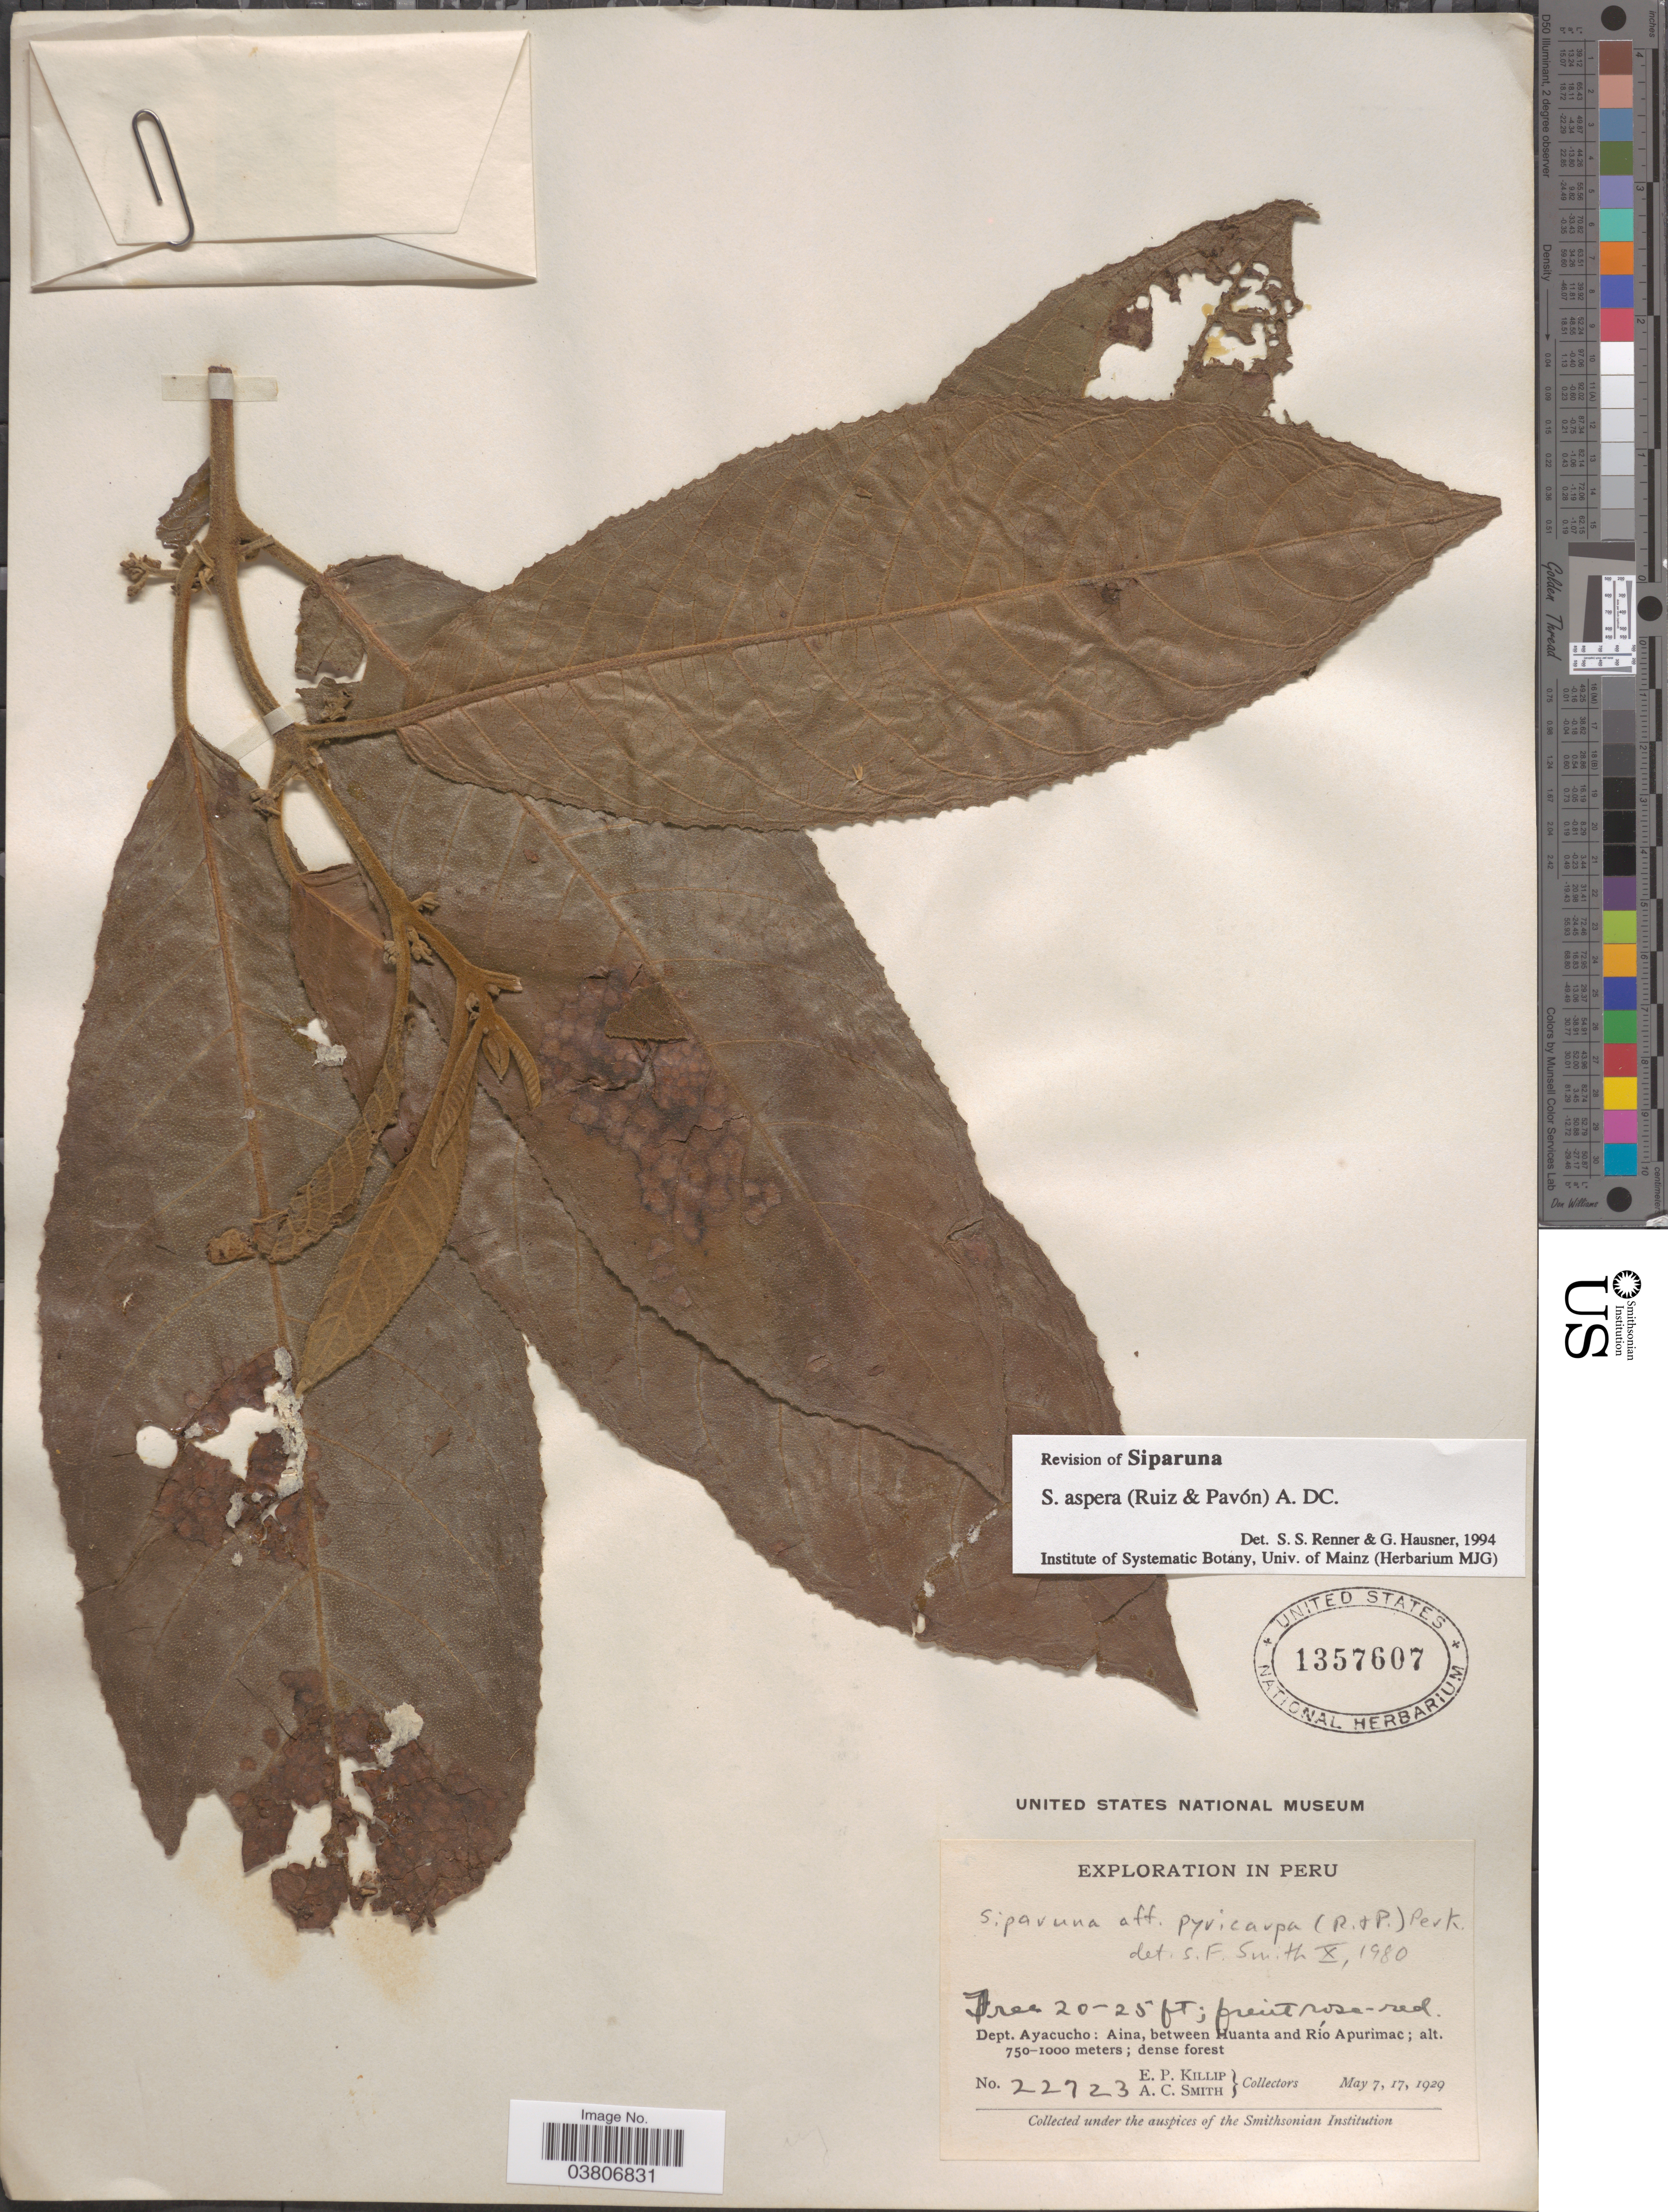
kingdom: Plantae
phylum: Tracheophyta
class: Magnoliopsida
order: Laurales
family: Siparunaceae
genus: Siparuna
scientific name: Siparuna aspera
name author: (Ruiz & Pav.) A. DC.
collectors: E. P. Killip & A. C. Smith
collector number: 22723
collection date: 1929-05-07/1929-05-17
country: Peru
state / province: Ayacucho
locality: Dept. Ayacucho: Aina, between Huanta and Río Apurimac.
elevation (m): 750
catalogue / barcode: US 1357607